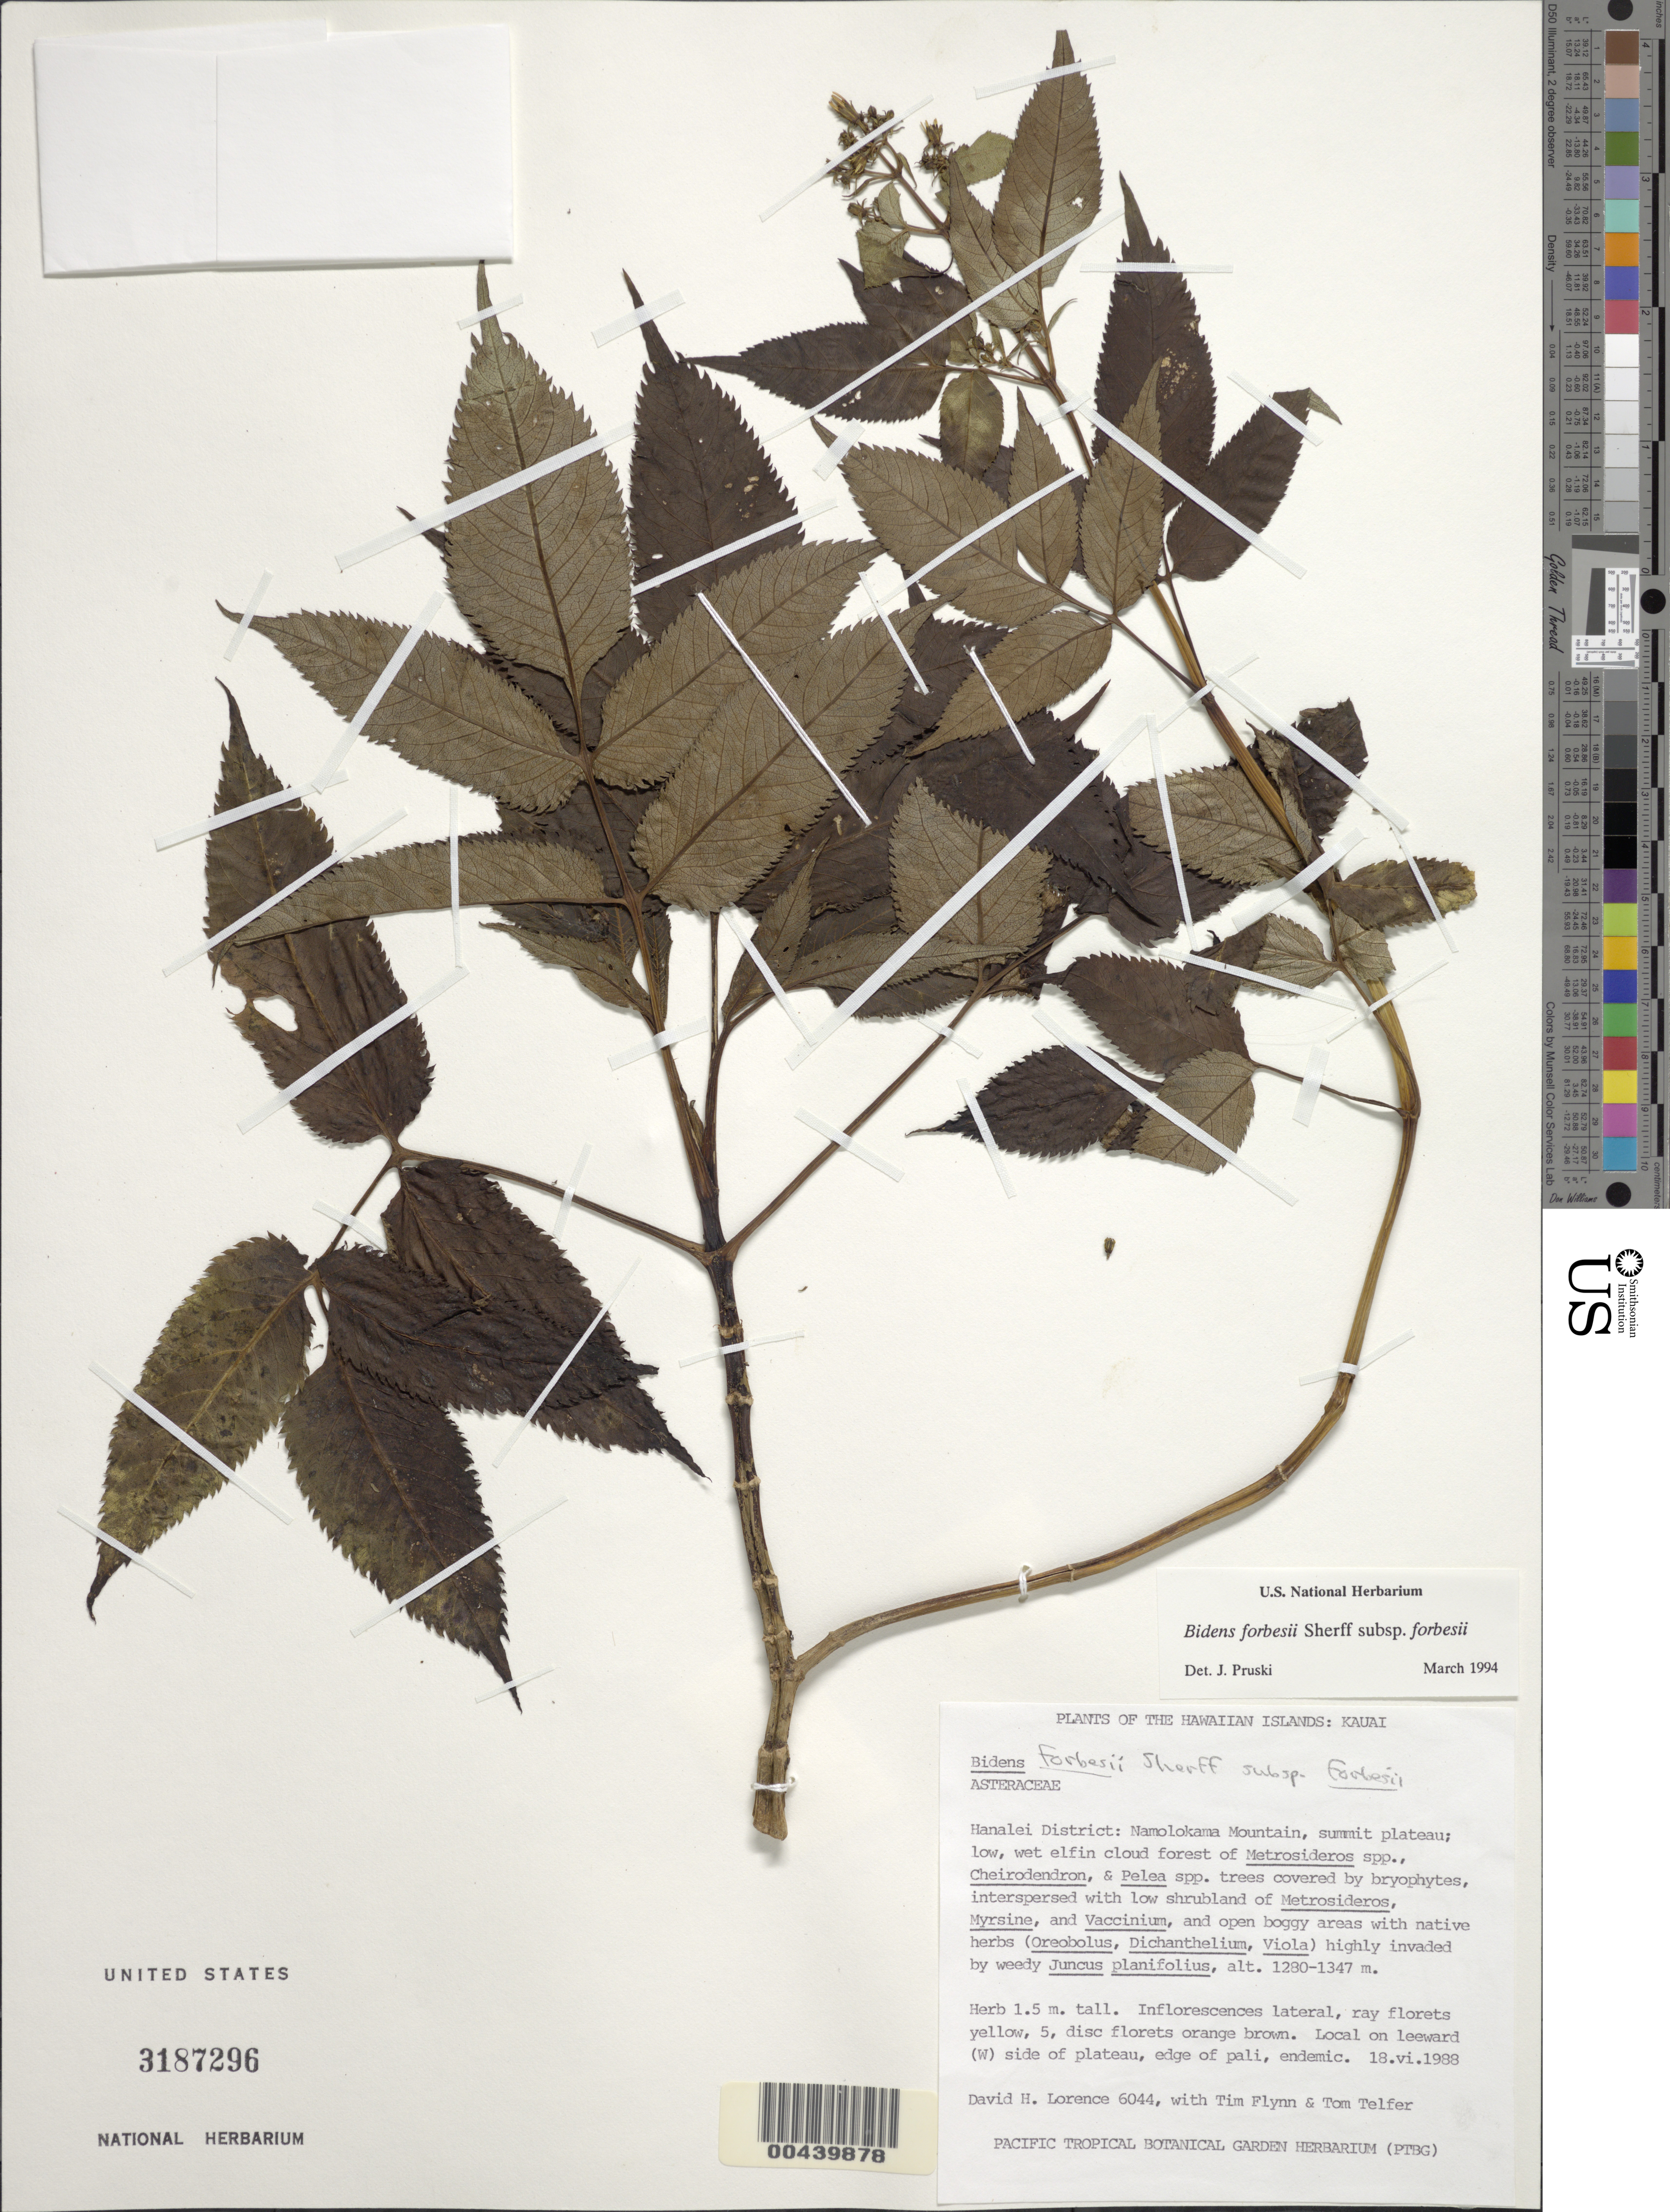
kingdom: Plantae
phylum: Tracheophyta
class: Magnoliopsida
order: Asterales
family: Asteraceae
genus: Bidens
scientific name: Bidens forbesii subsp. forbesii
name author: Sherff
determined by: Pruski, J. F.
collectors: D. Lorence, T. W. Flynn & T. Telfer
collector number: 6044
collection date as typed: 18 Jun 1988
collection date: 1988-06-18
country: United States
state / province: Hawaii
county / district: Kauai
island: Kaua'i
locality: Hanalei District: Namolokama Mountain, summit plateau, local on leeward (W) side of plateau, edge of pali, endemic.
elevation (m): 1280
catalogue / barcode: US 3187296